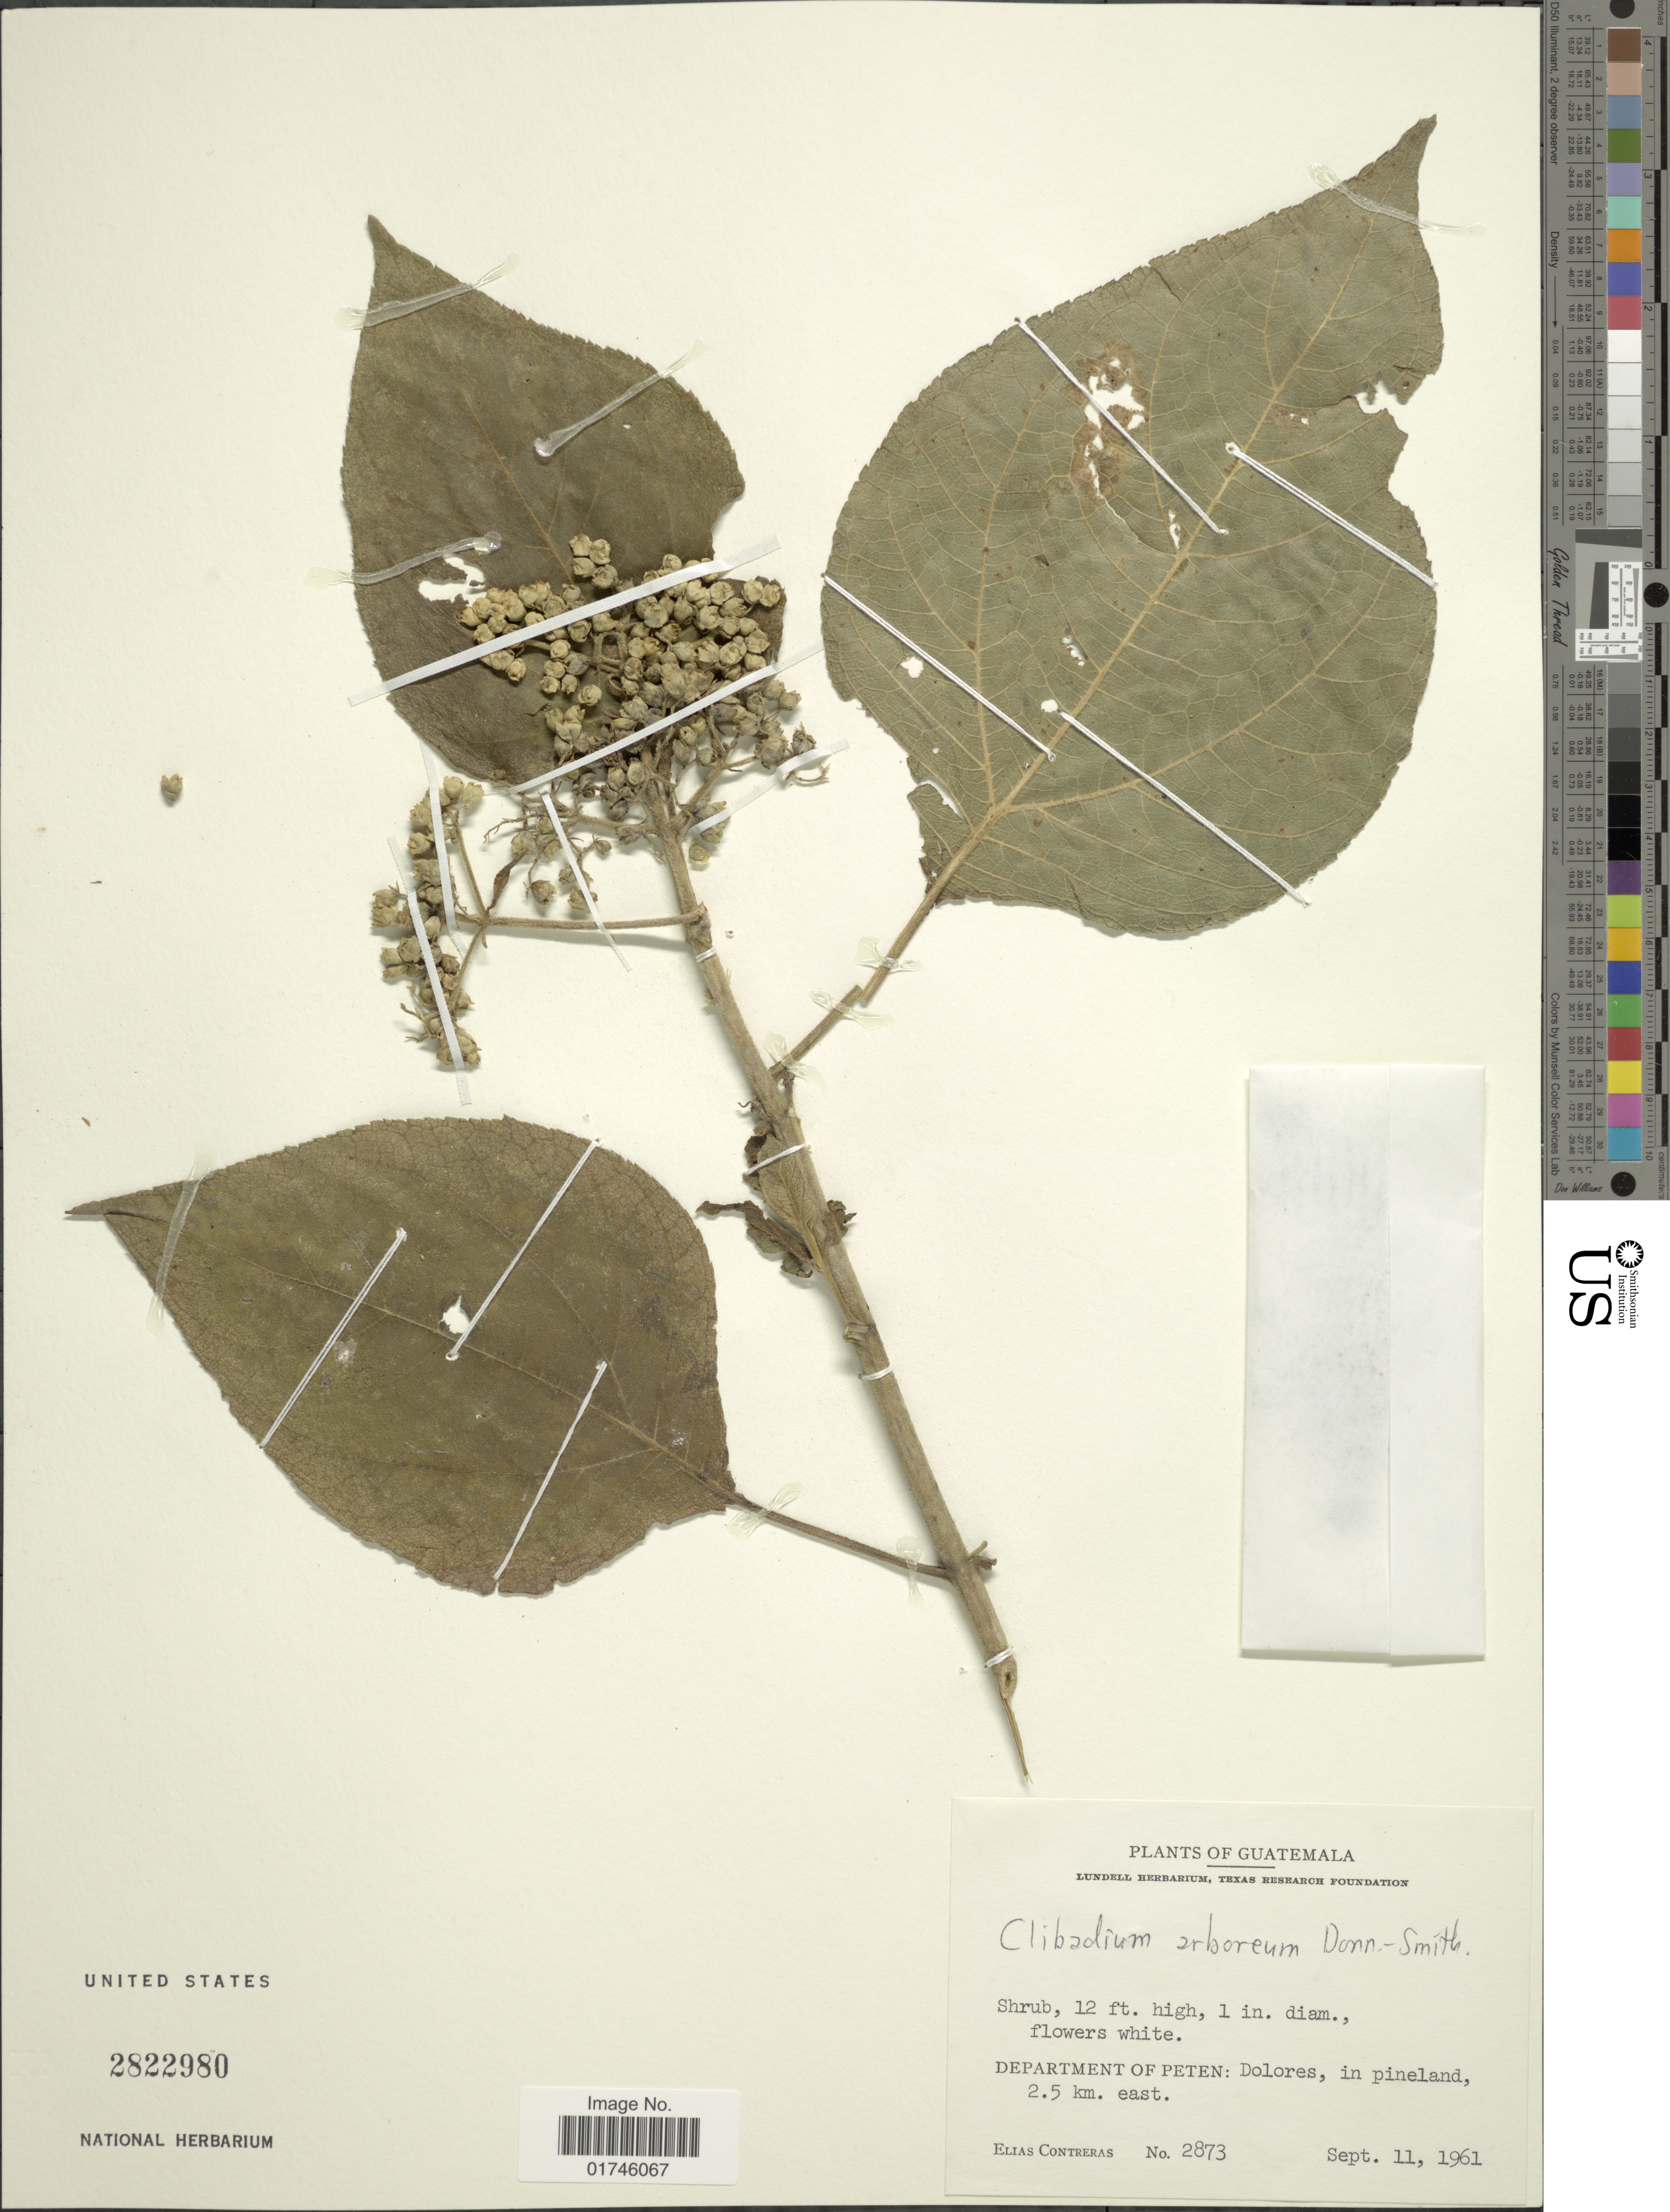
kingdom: Plantae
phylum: Tracheophyta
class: Magnoliopsida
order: Asterales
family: Asteraceae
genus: Clibadium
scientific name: Clibadium arboreum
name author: Donn. Sm.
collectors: E. Contreras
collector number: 2873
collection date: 1961-09-11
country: Guatemala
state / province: El Petén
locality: Department of Peten: Dolores, in pineland. 2.5 km. East.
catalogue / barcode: US 2822980